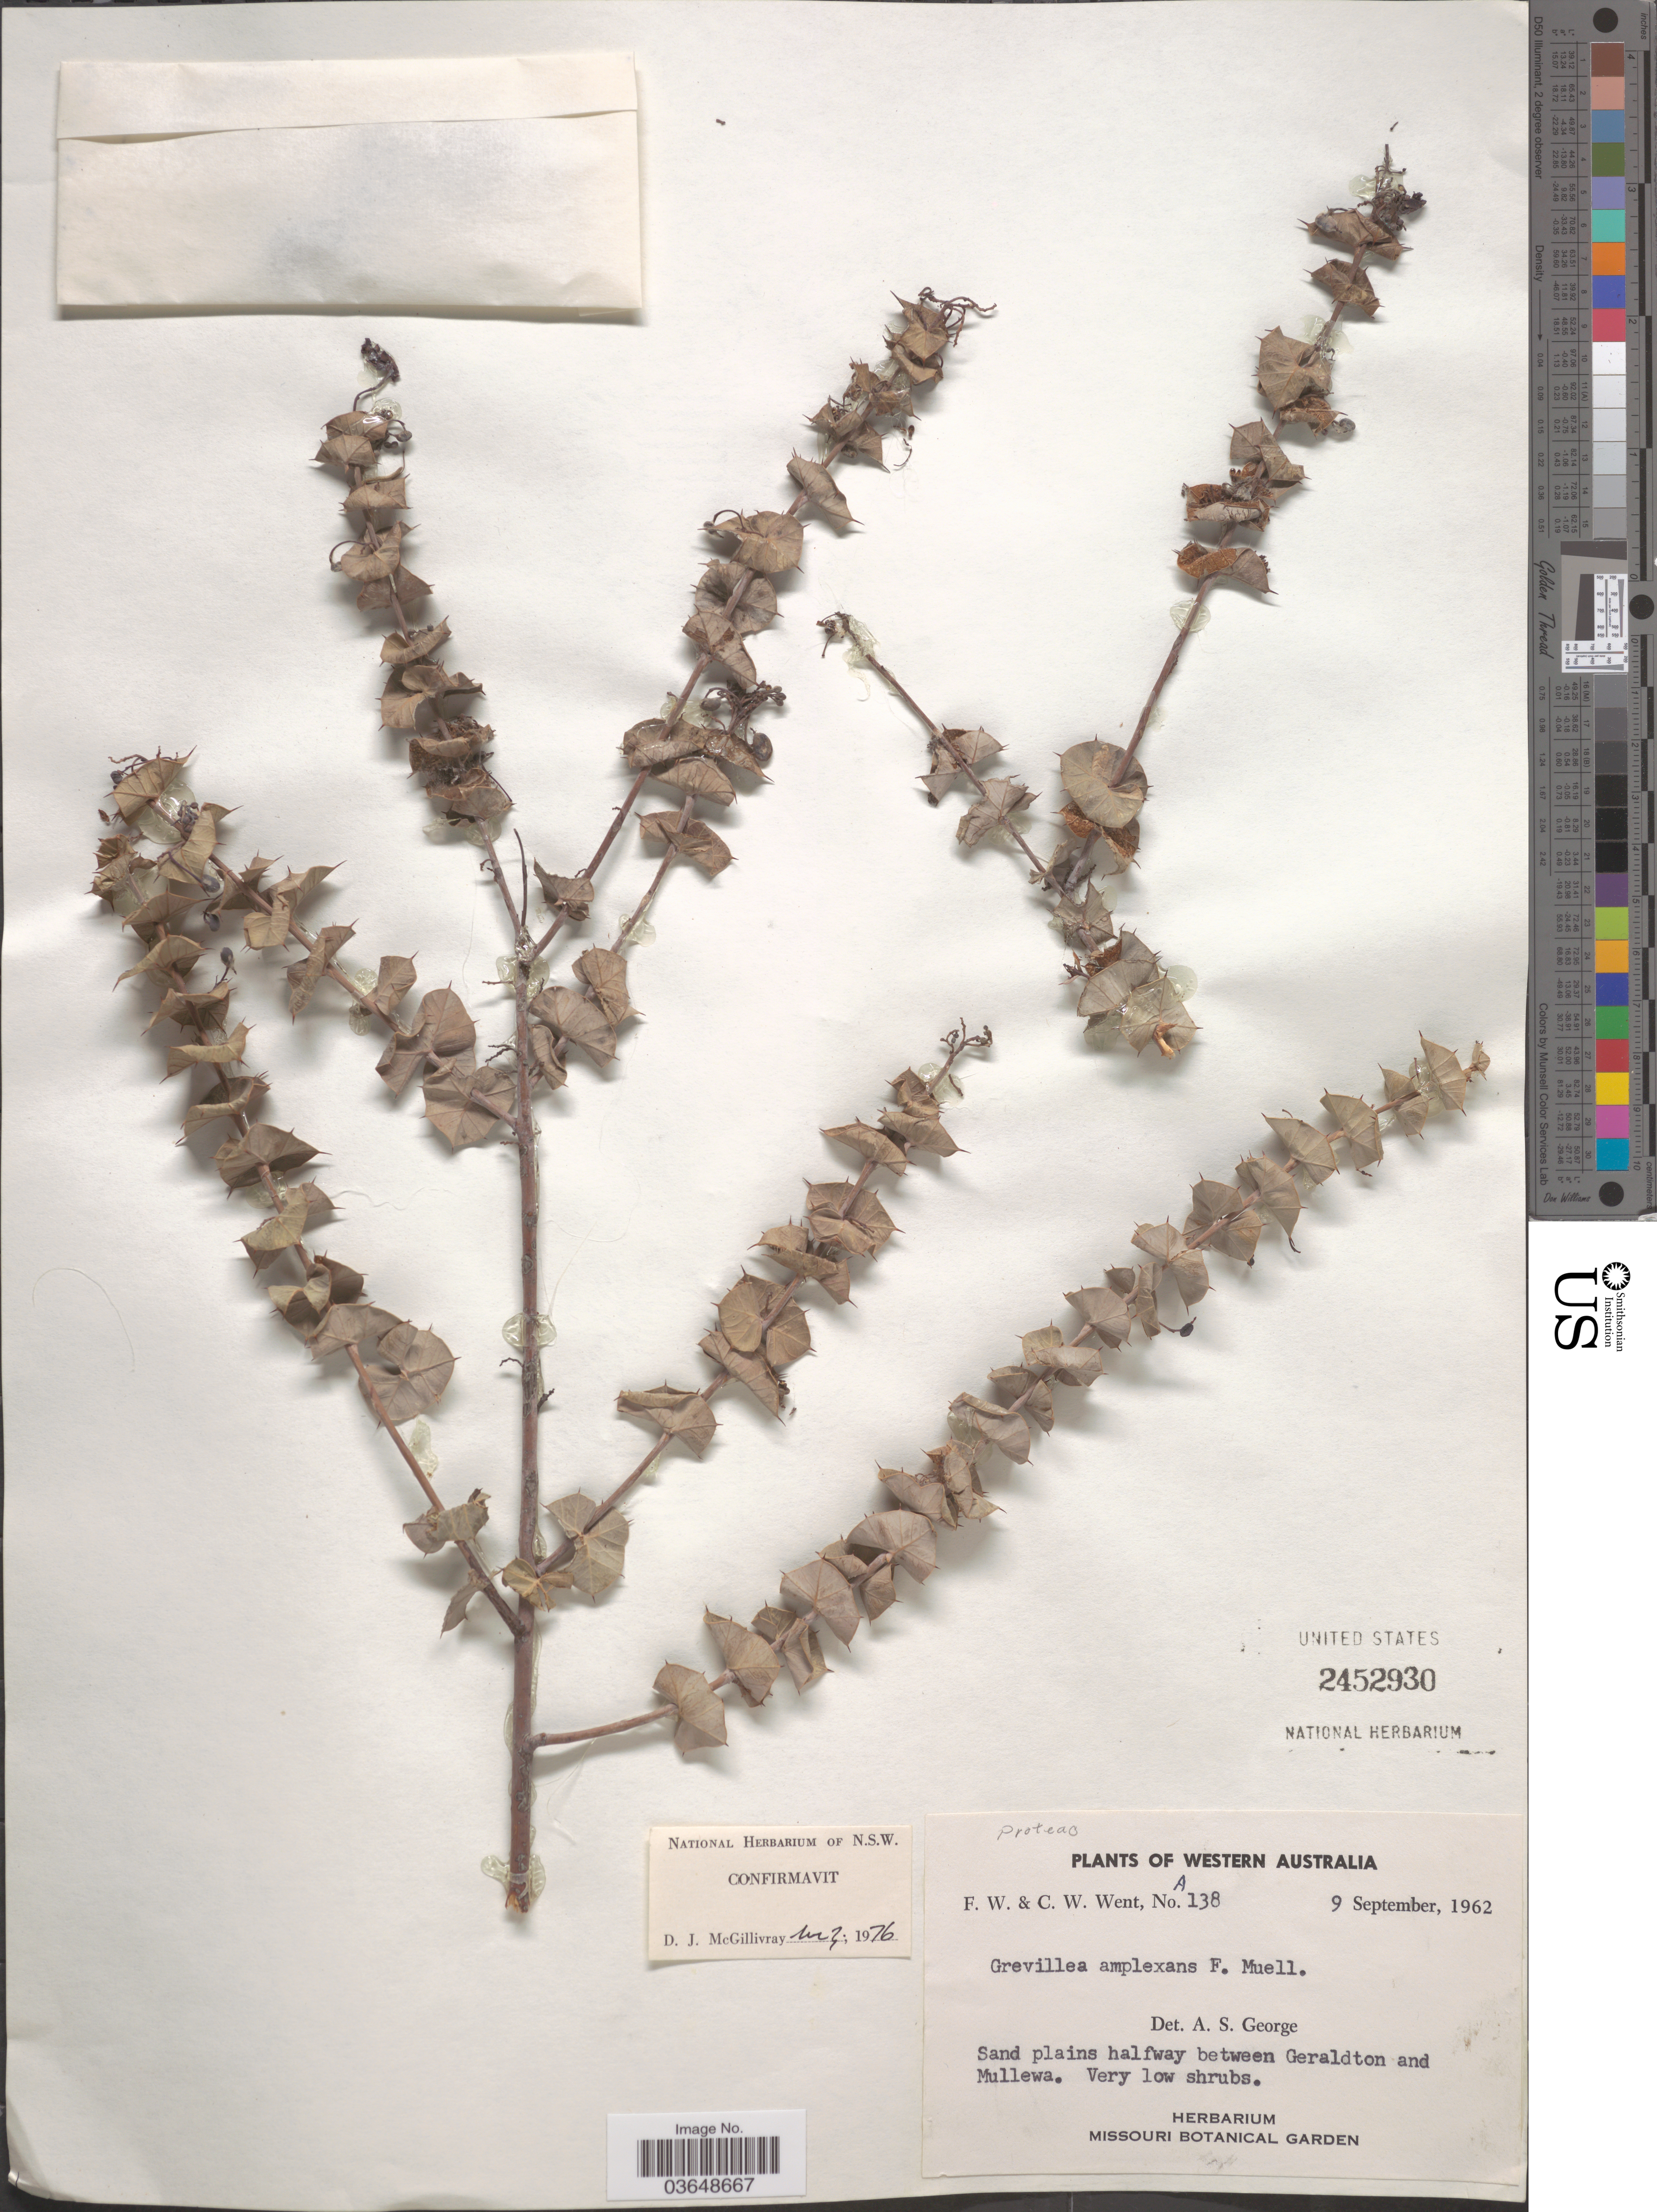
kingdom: Plantae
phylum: Tracheophyta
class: Magnoliopsida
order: Proteales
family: Proteaceae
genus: Grevillea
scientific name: Grevillea amplexans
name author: F. Muell. ex Benth.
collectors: F. W. Went & C. W. Went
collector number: A138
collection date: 1962-09-09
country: Australia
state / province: Western Australia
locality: Sand plains halfway between Geraldton and Mullewa.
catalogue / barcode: US 2452930